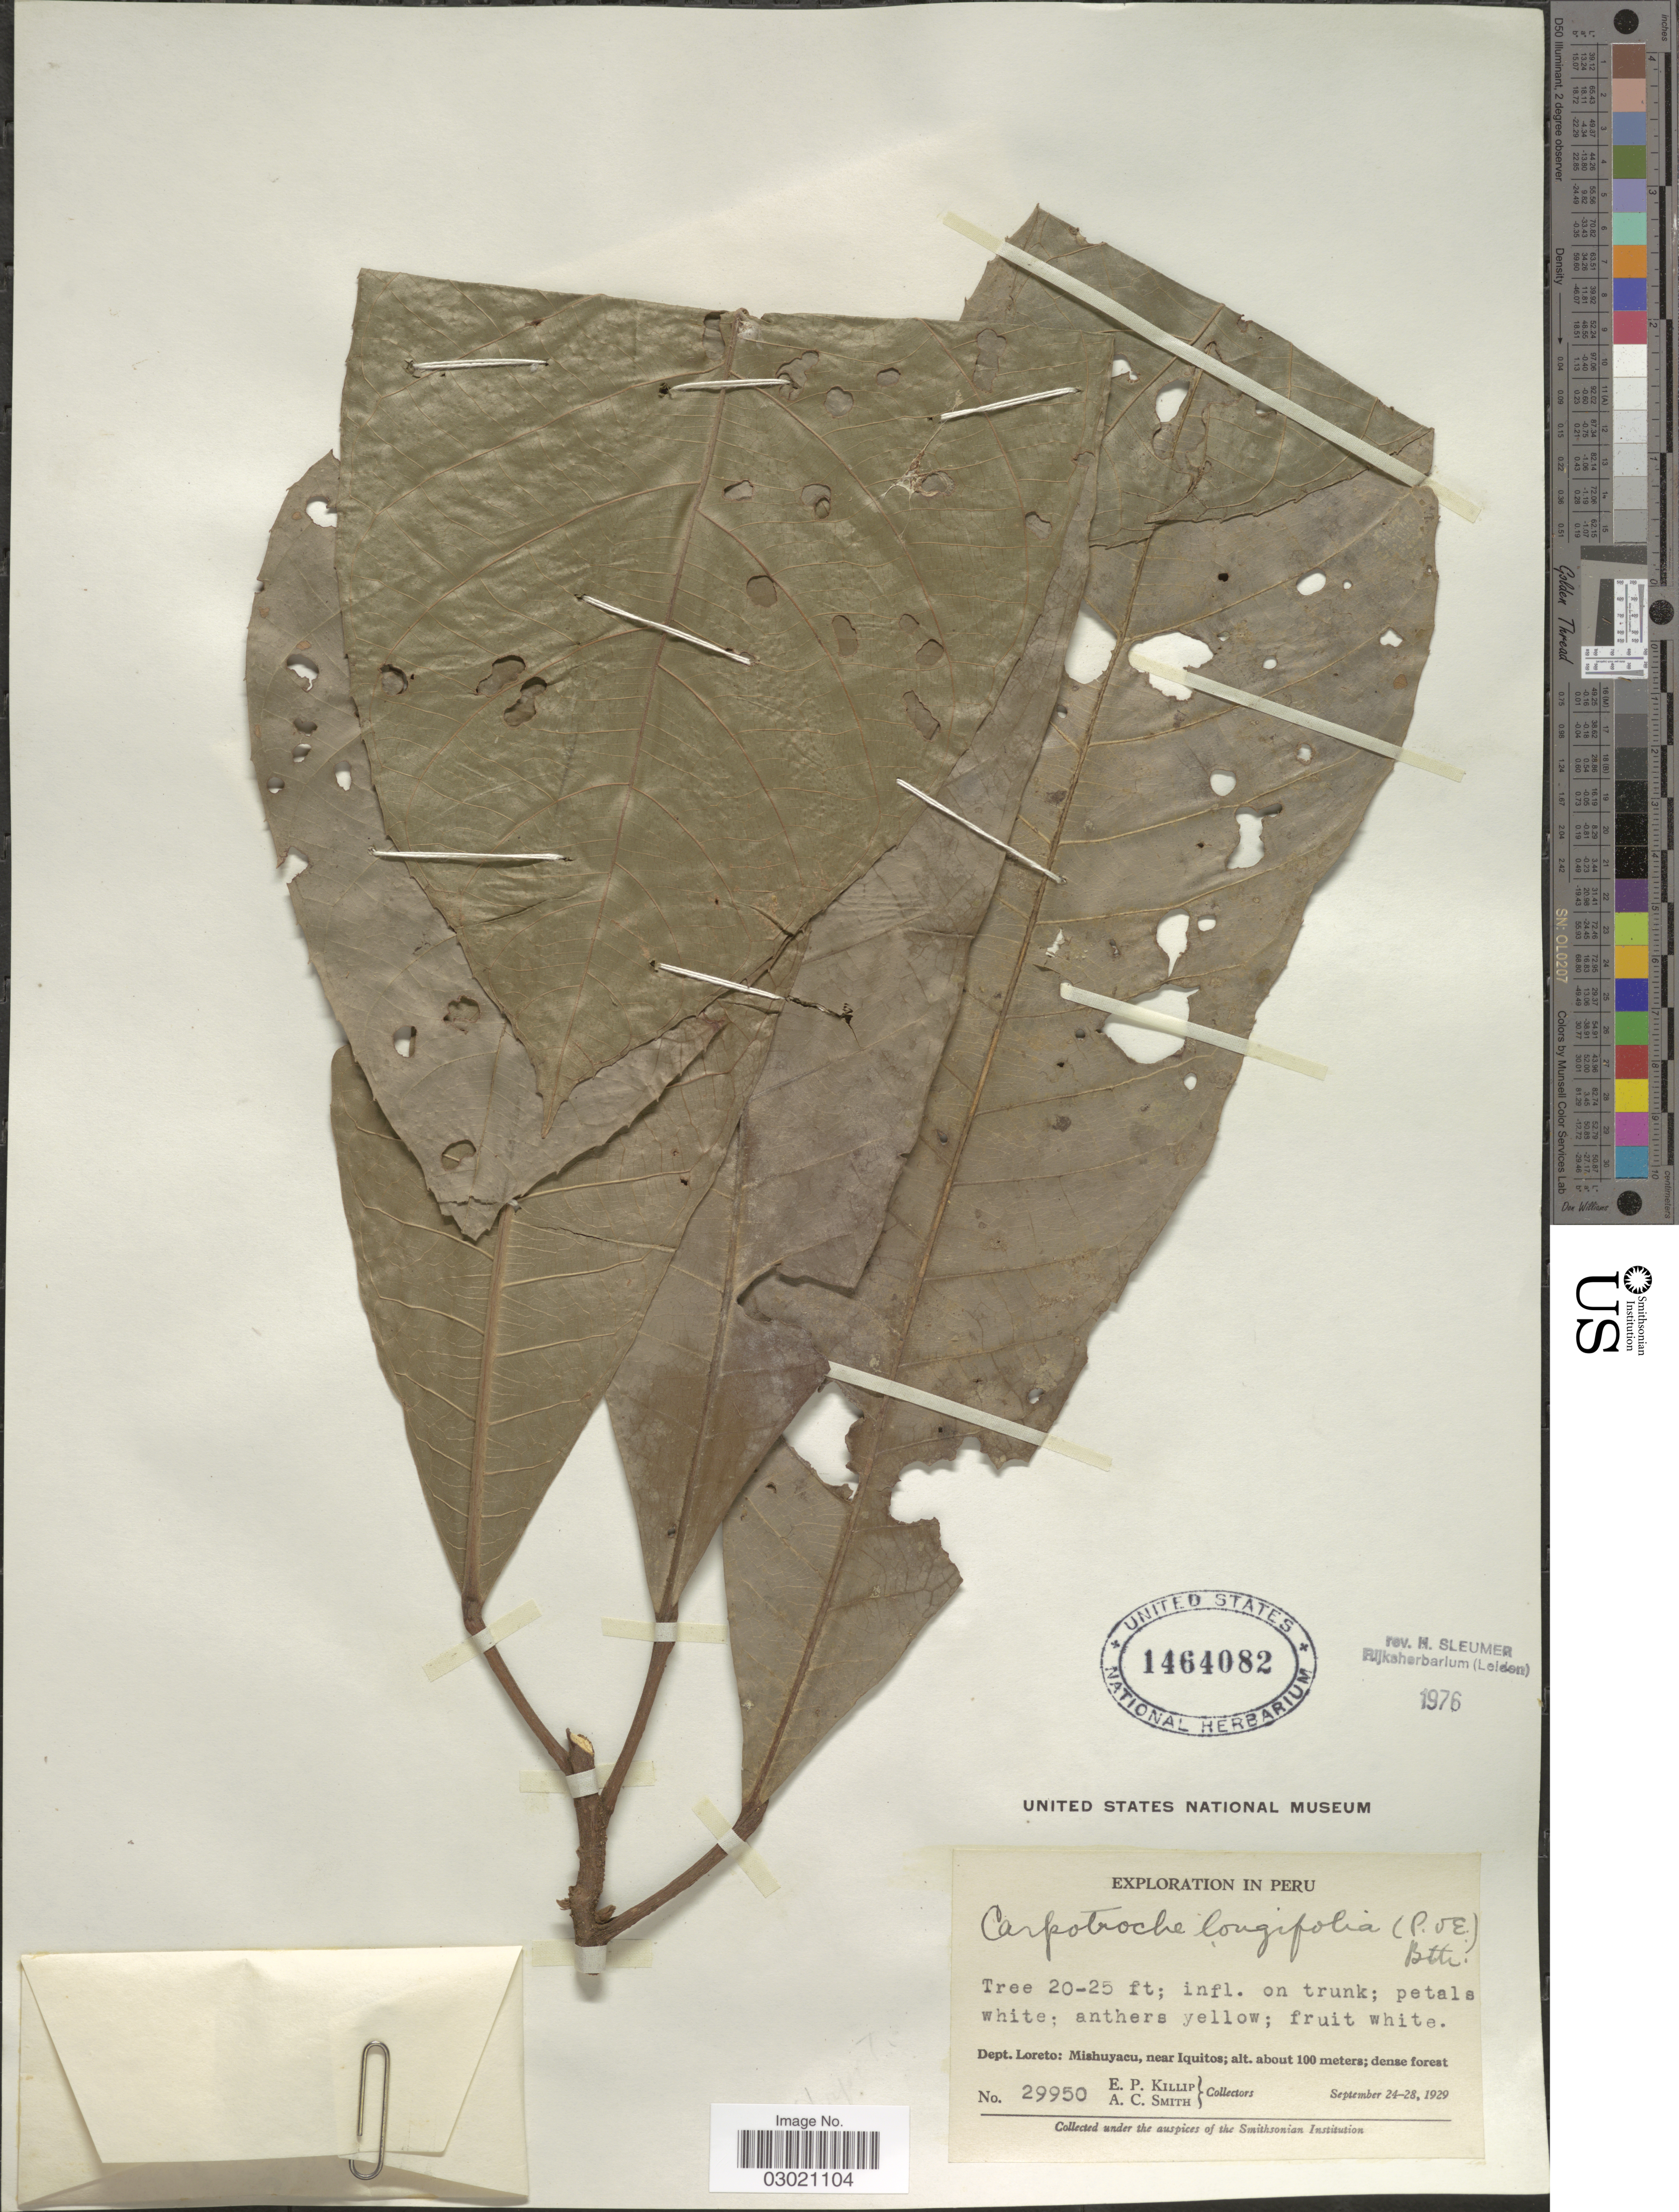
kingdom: Plantae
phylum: Tracheophyta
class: Magnoliopsida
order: Malpighiales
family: Achariaceae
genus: Carpotroche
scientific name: Carpotroche longifolia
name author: (Poepp.) Benth.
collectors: E. P. Killip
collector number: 29950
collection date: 1929-09-24/1929-09-28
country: Peru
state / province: Loreto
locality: Dept. Loreto: Mishuyacu, near Iquitos.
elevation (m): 100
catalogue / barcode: US 1464082